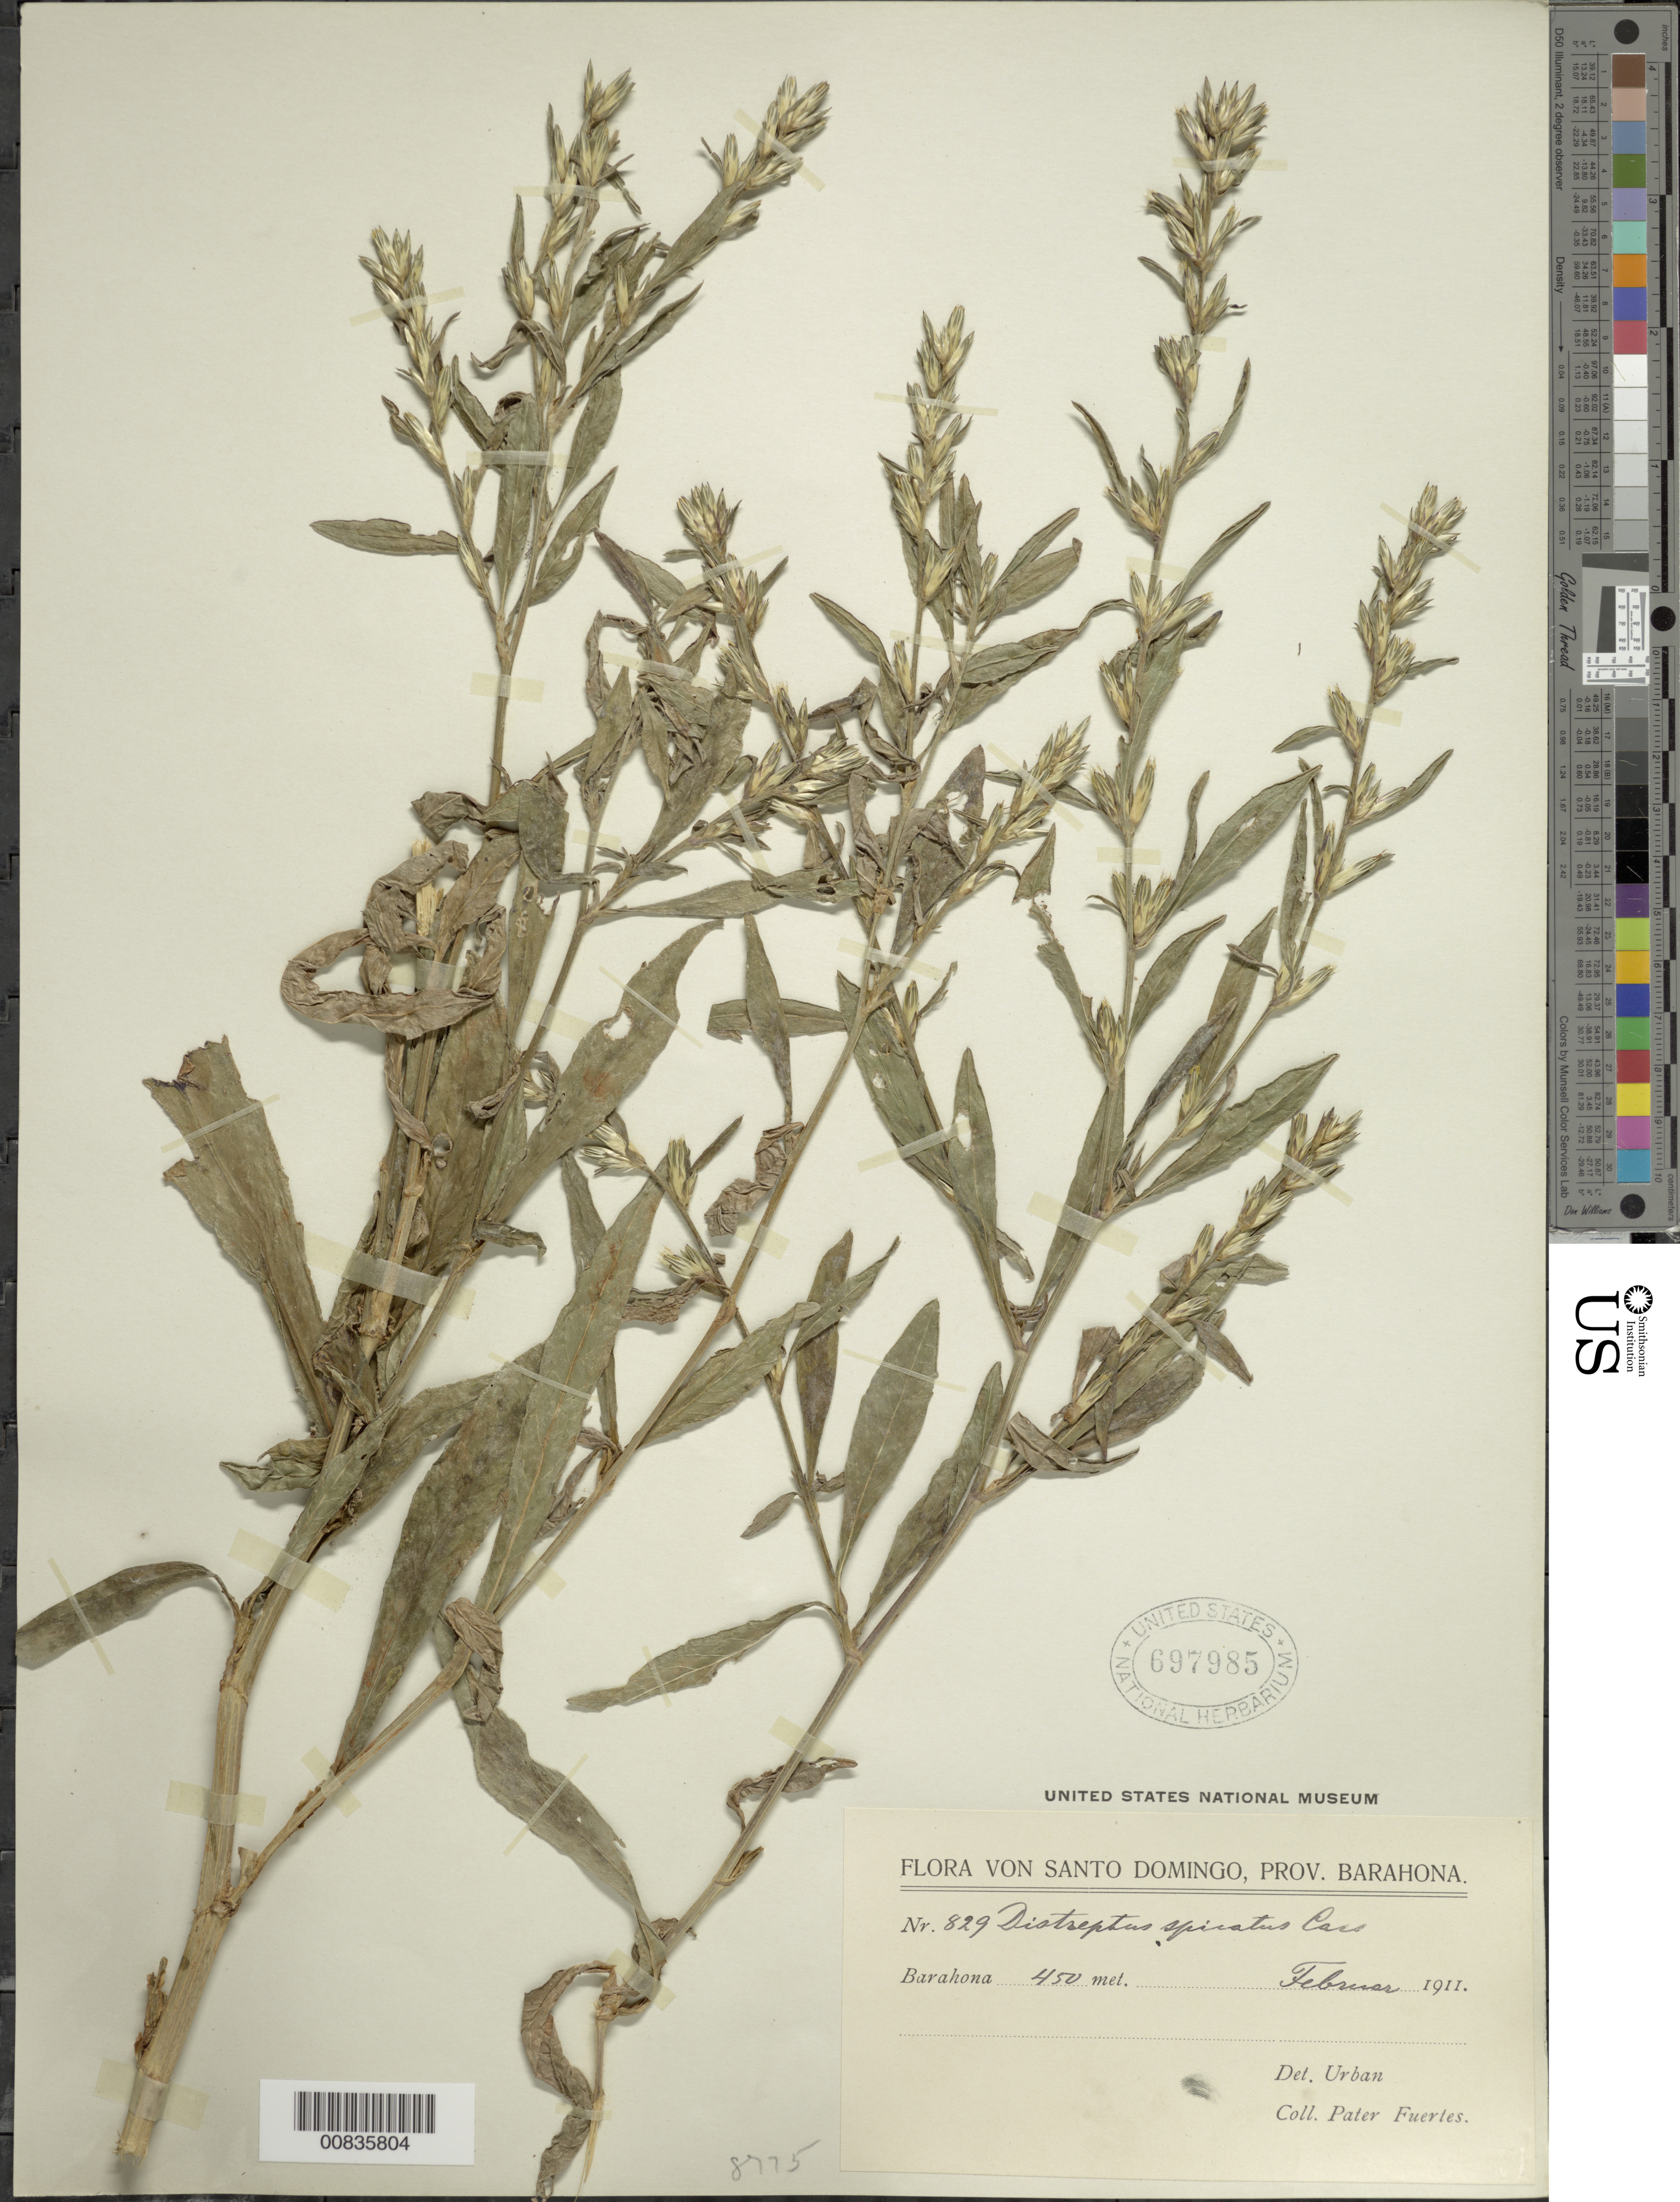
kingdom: Plantae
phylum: Tracheophyta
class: Magnoliopsida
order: Asterales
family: Asteraceae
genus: Pseudelephantopus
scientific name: Pseudelephantopus spicatus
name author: (Juss. ex Aubl.) C.F. Baker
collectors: M. D. Fuertes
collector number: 829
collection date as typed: Feb 1911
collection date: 1911-02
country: Dominican Republic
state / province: Barahona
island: Hispaniola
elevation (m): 450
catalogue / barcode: US 697985